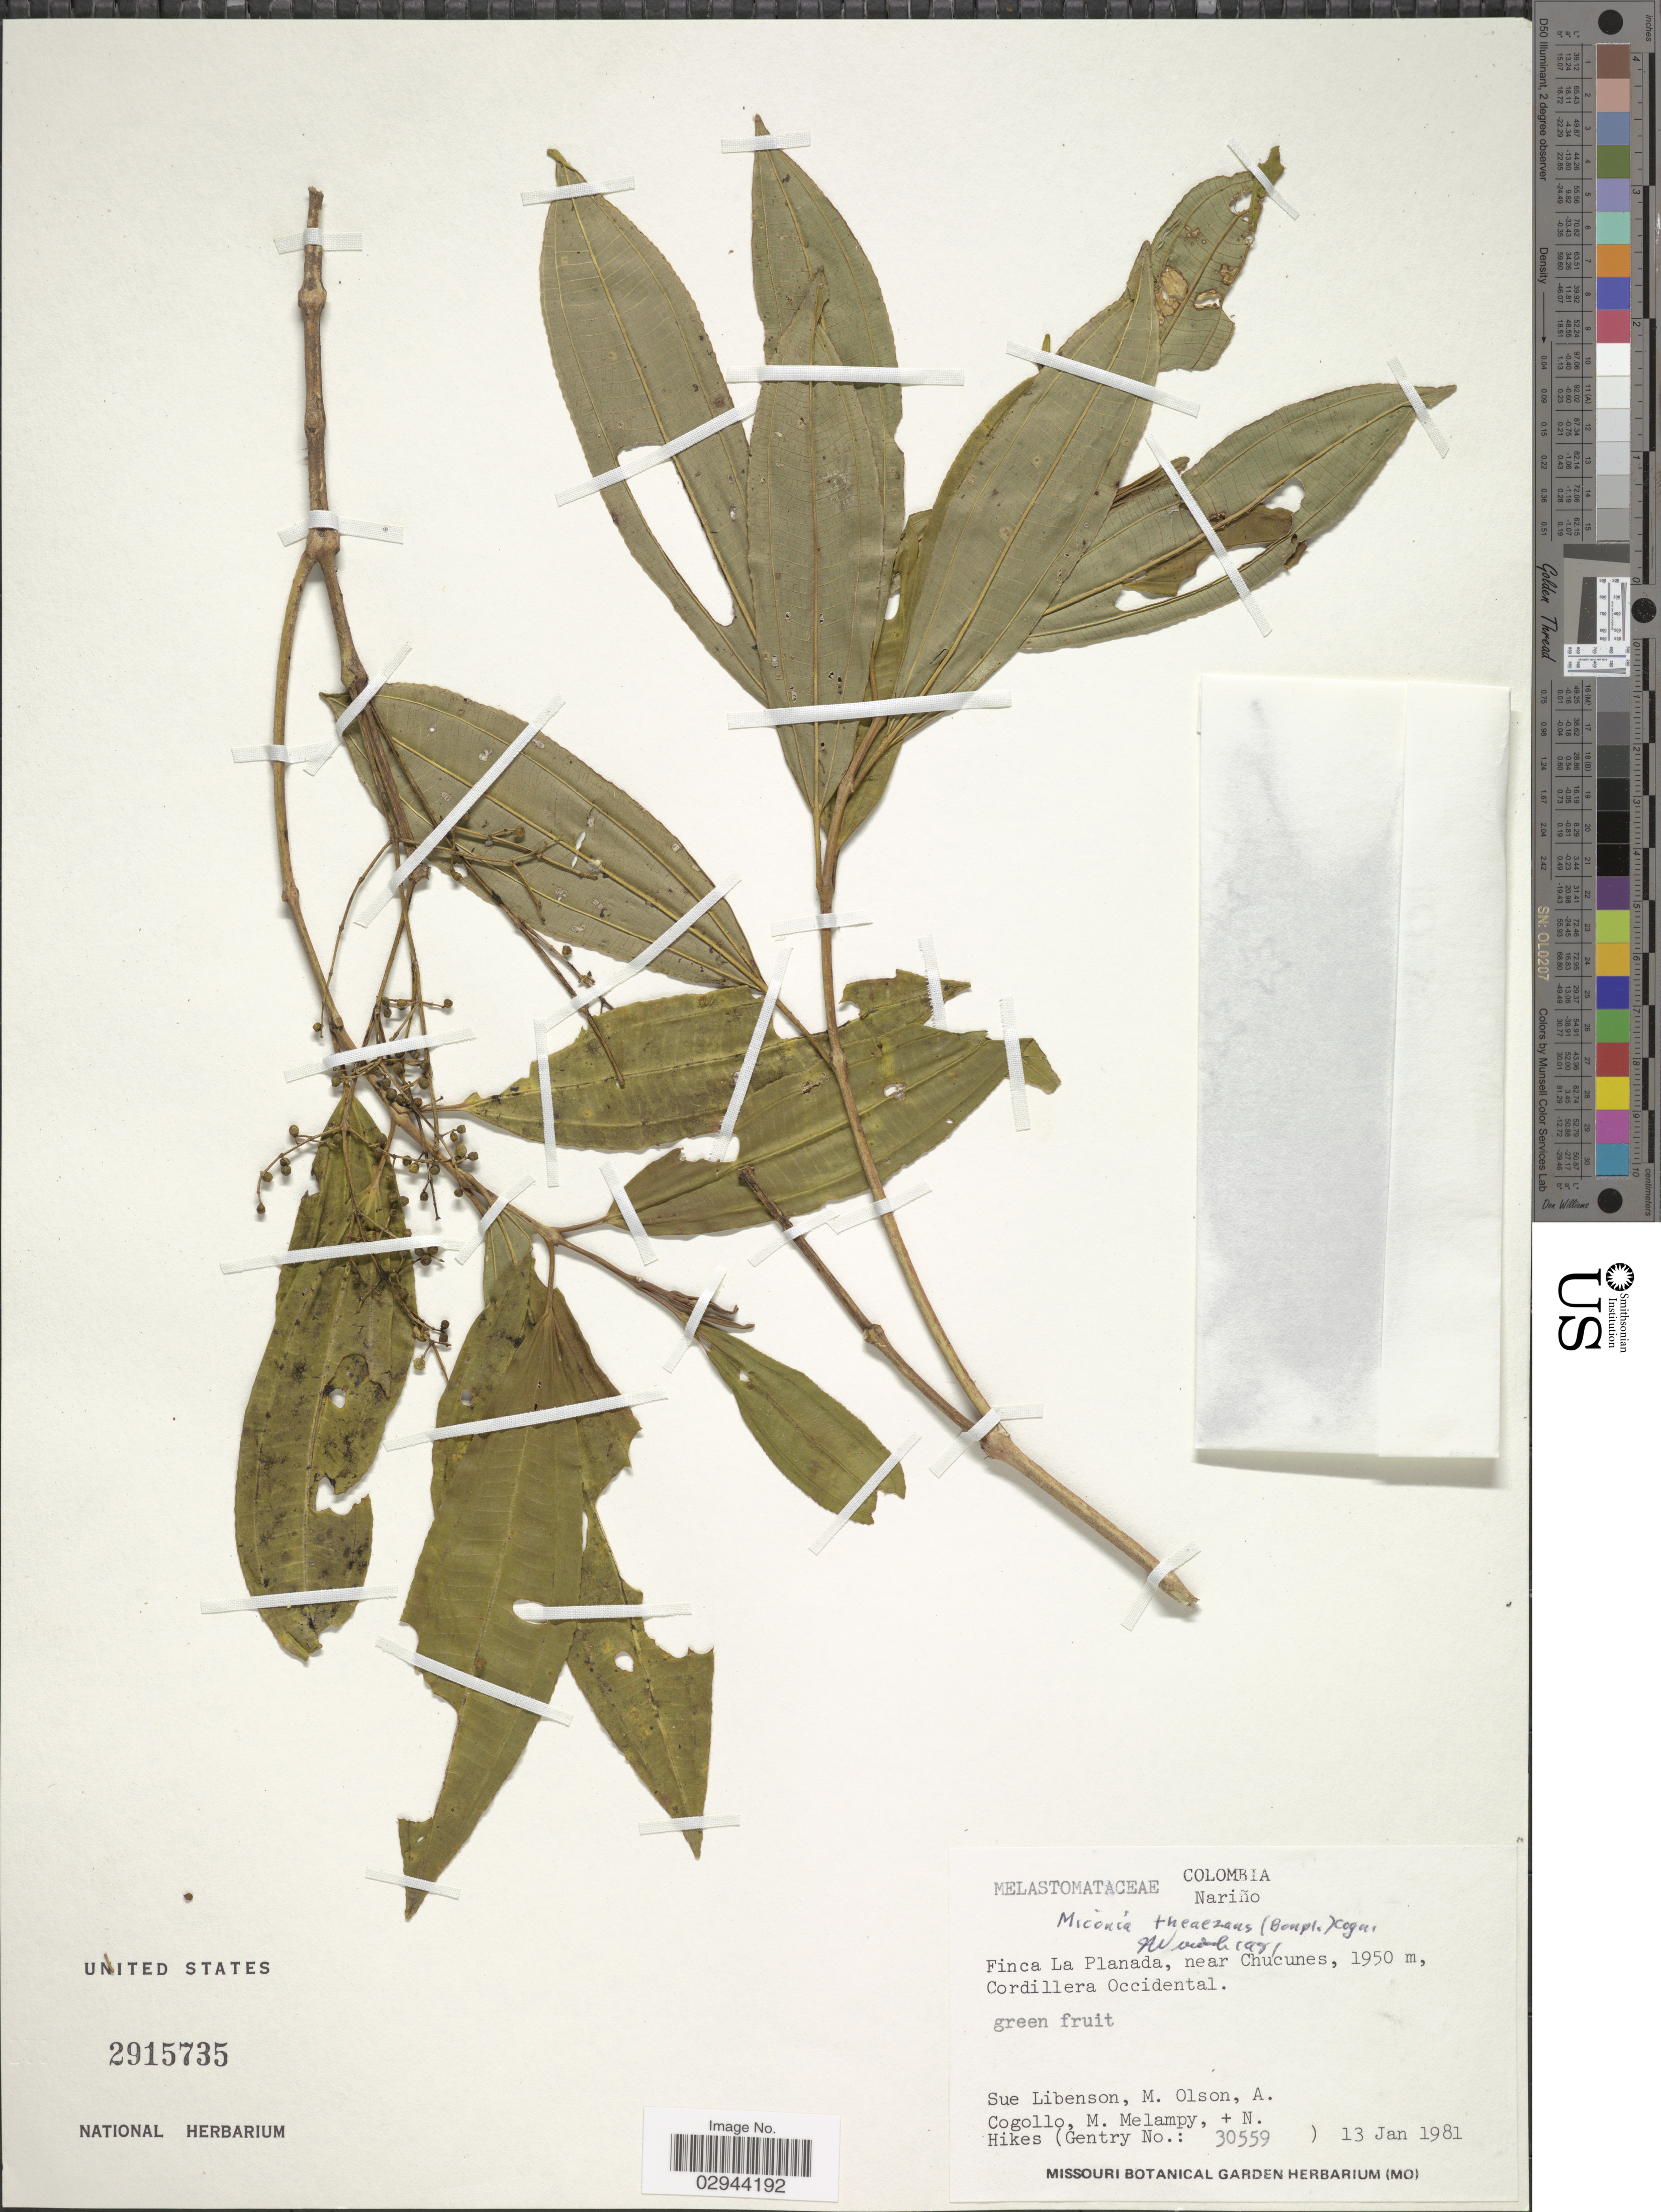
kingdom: Plantae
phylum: Tracheophyta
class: Magnoliopsida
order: Myrtales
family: Melastomataceae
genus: Miconia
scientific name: Miconia theizans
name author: (Bonpl.) Cogn.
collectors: S. Libenson, M. Olson, A. Cogolla, M. Melampy & N. Hikes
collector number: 30559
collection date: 1981-01-13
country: Colombia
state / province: Nariño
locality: Finca La Planada, near Chucunes, Cordillera Occidental.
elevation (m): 1950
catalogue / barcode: US 2915735